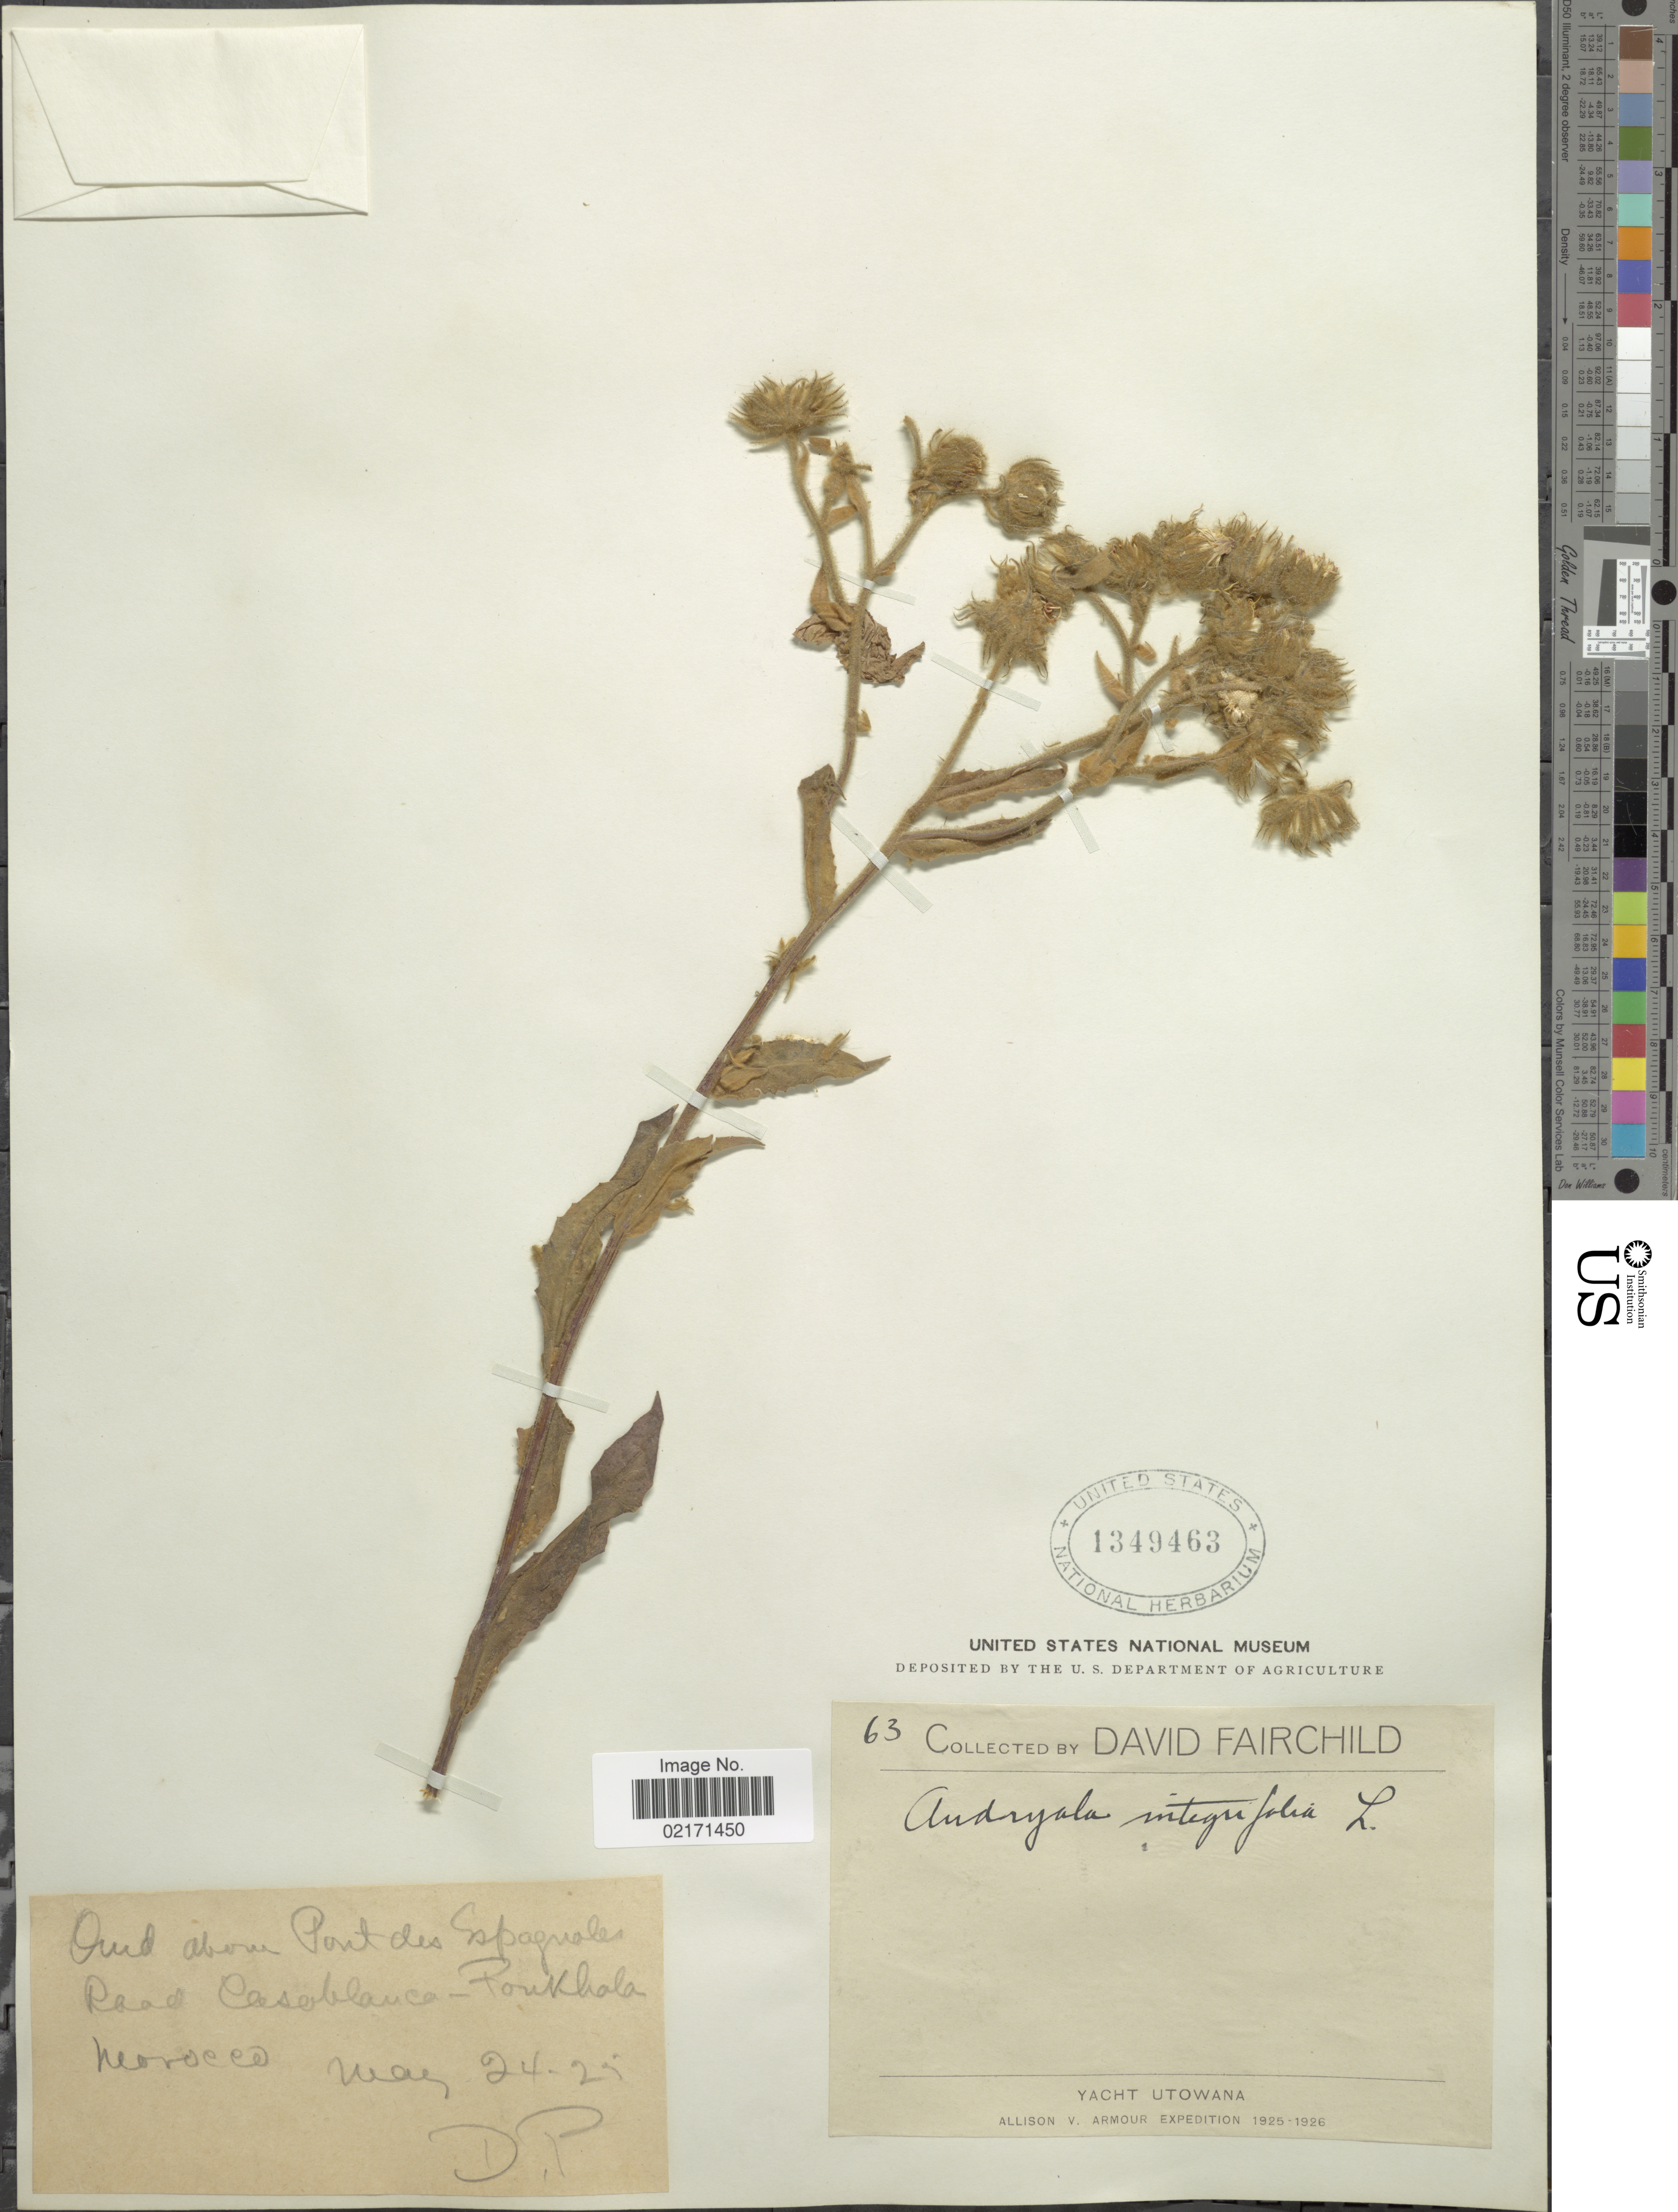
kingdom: Plantae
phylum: Tracheophyta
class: Magnoliopsida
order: Asterales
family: Asteraceae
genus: Andryala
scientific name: Andryala integrifolia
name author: L.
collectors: D. Fairchild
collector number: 63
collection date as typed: Transcribed d/m/y: /5/24 to /5/26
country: Morocco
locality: Oued above Pont des Espagnoles, Road Casablanca - Foukhala.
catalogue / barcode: US 1349463